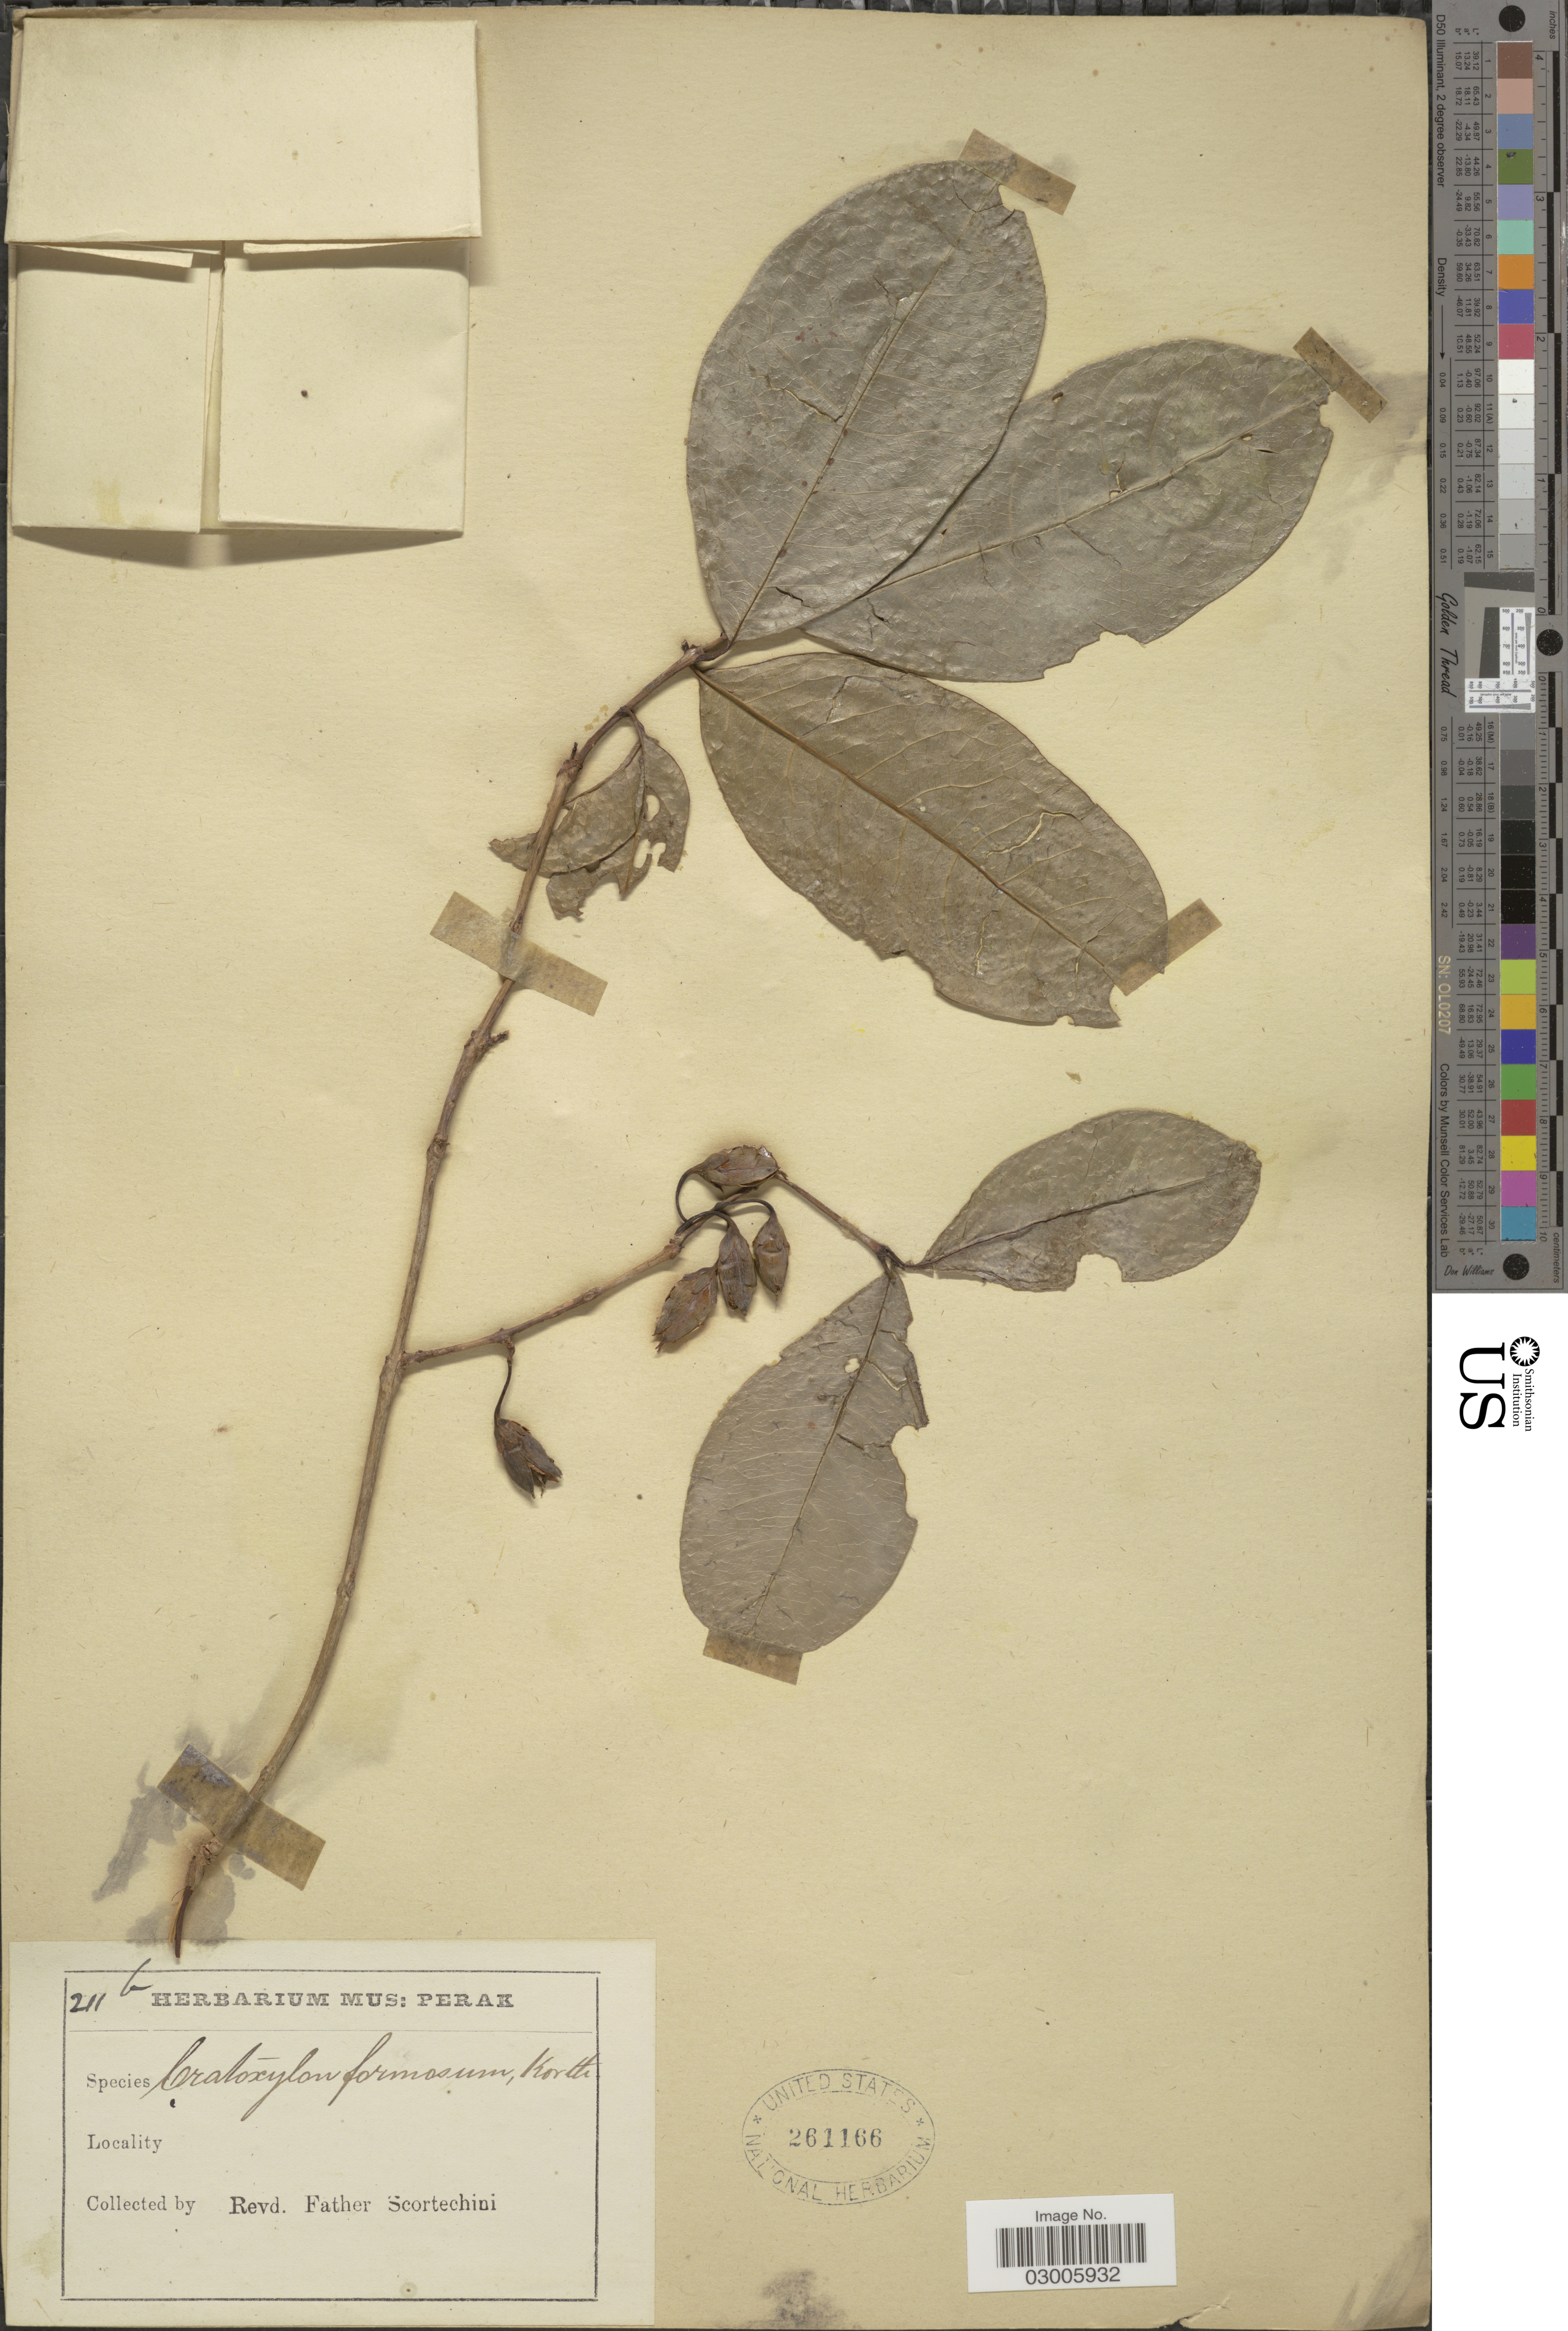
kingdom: Plantae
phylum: Tracheophyta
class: Magnoliopsida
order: Malpighiales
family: Hypericaceae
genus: Cratoxylum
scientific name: Cratoxylum formosum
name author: (Jack) Benth. & Hook. f. ex Dyer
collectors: Fr. Scortechini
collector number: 211b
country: Malaysia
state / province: Perak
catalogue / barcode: US 261166